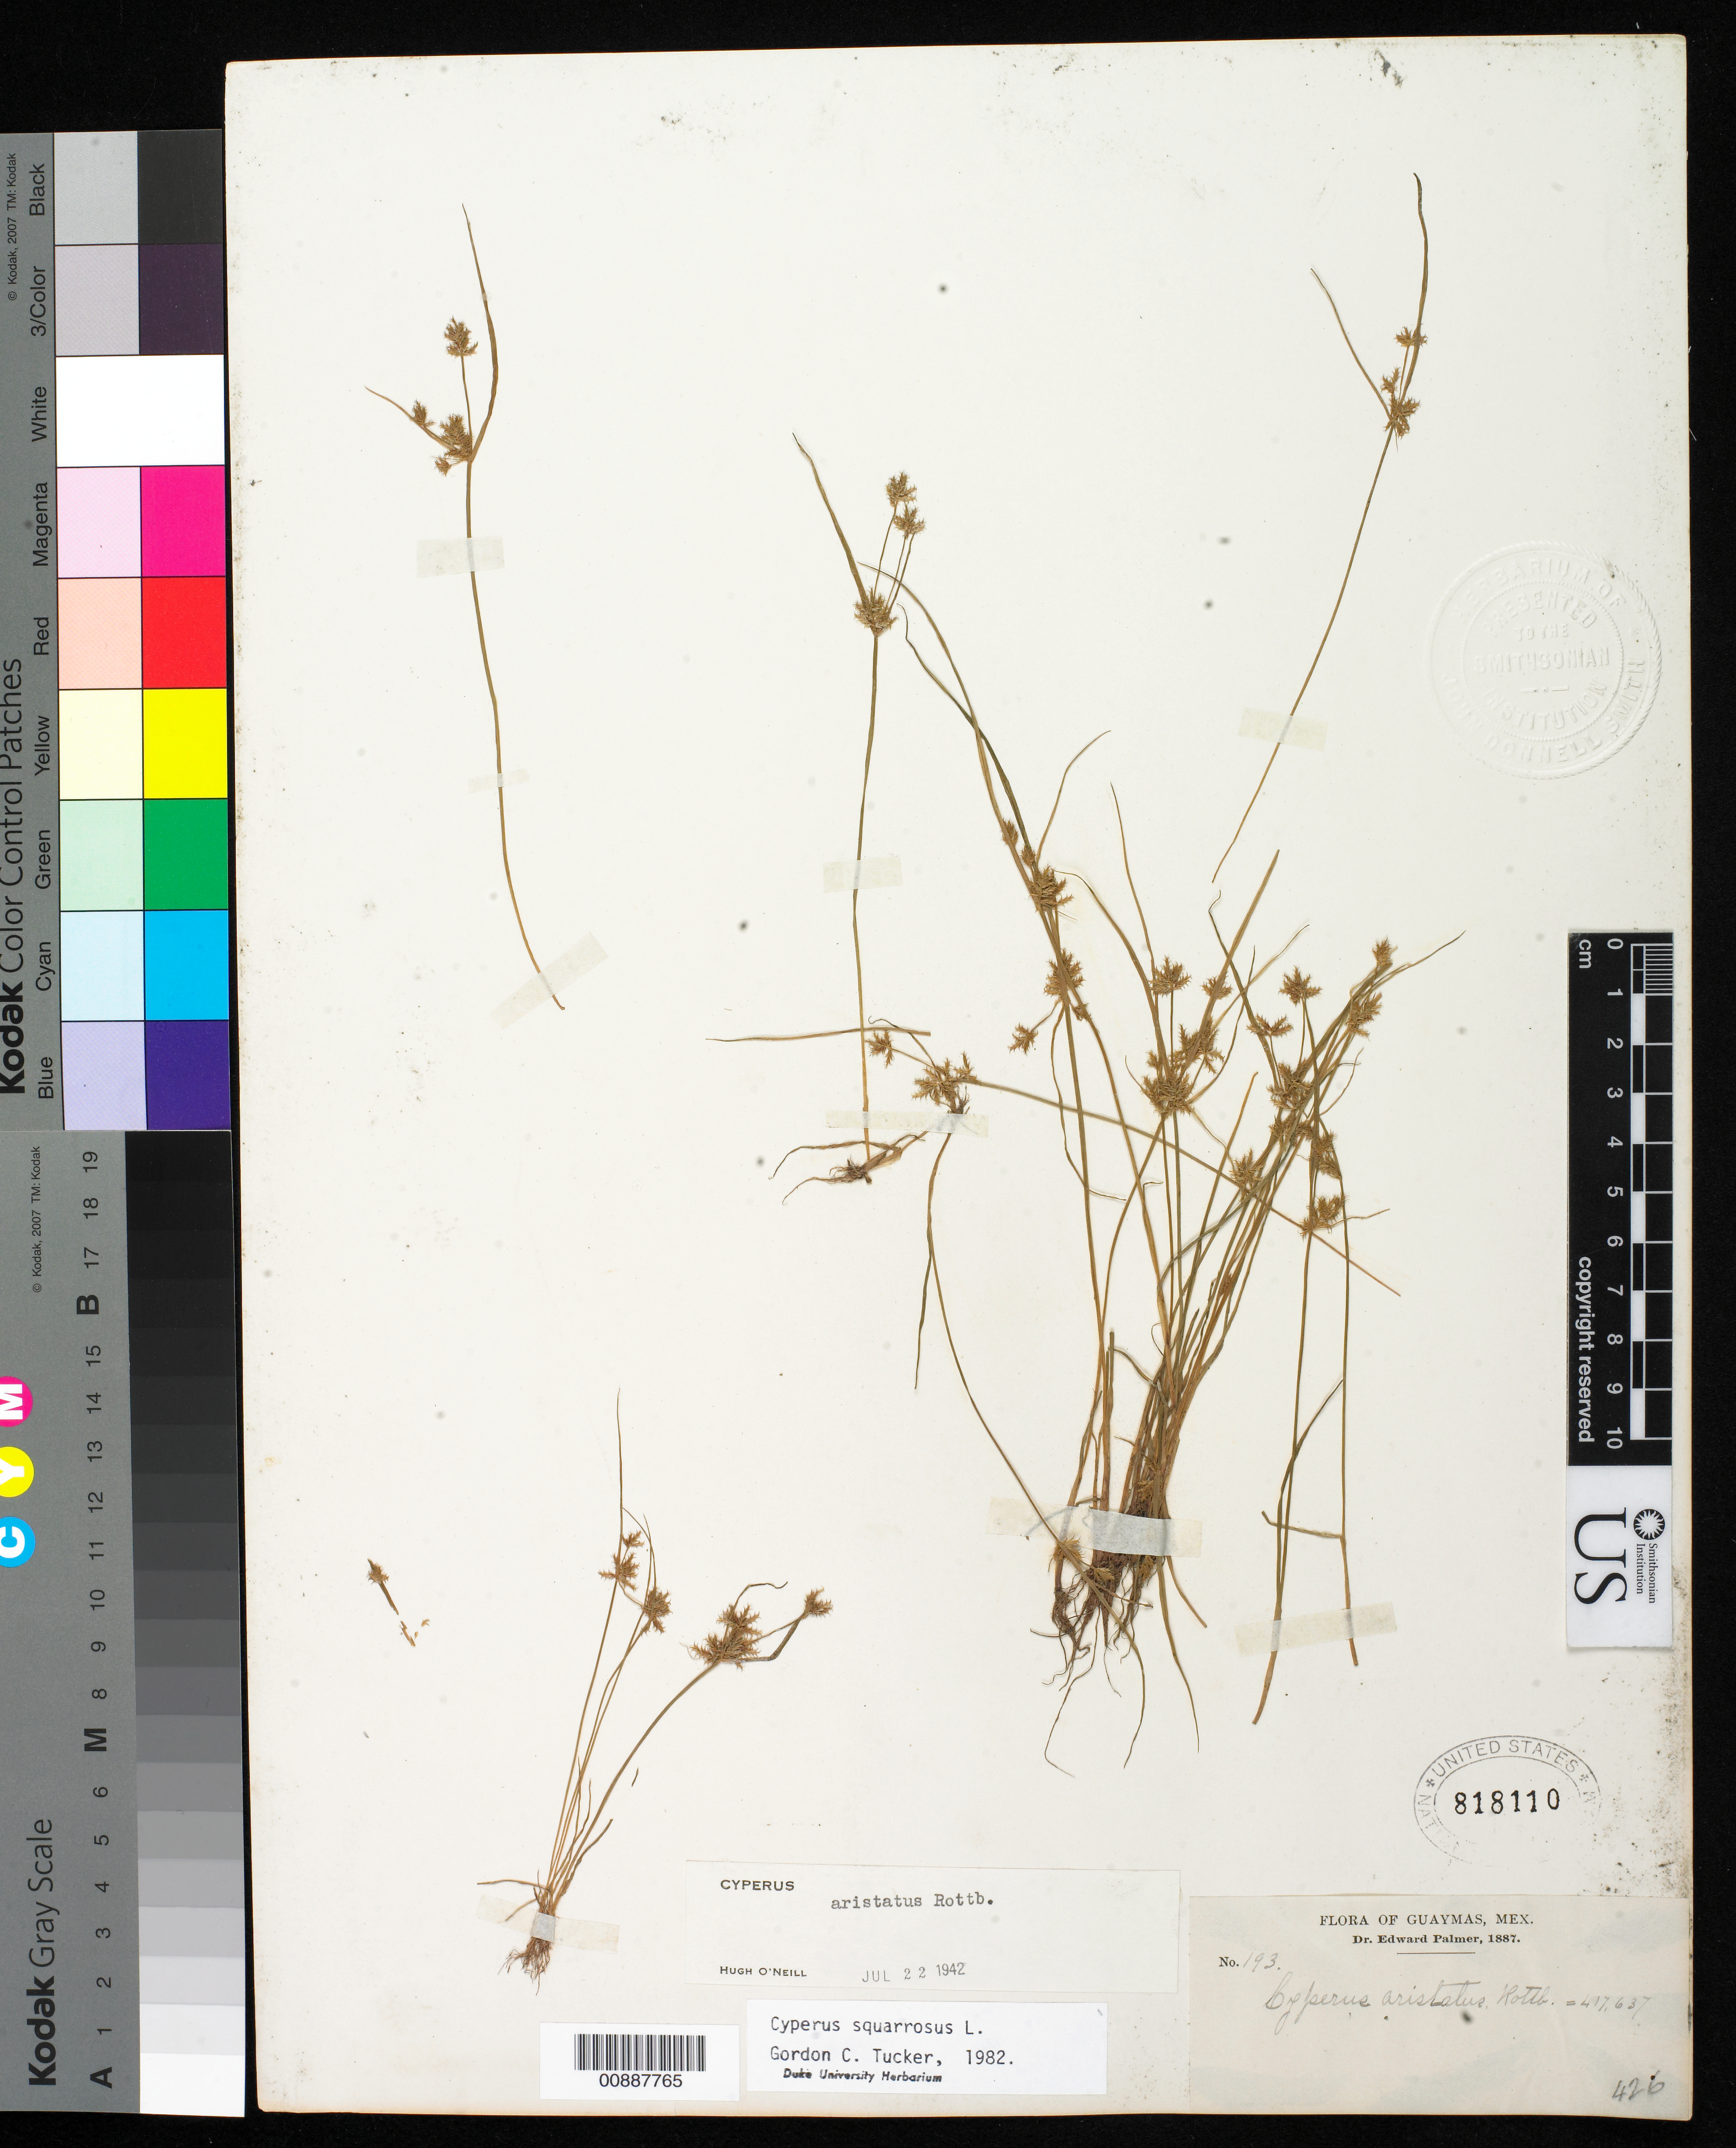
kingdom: Plantae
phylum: Tracheophyta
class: Liliopsida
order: Poales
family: Cyperaceae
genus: Cyperus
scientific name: Cyperus squarrosus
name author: L.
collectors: E. Palmer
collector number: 193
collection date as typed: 1887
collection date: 1887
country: Mexico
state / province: Sonora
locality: Guaymas, Sonora.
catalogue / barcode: US 818110